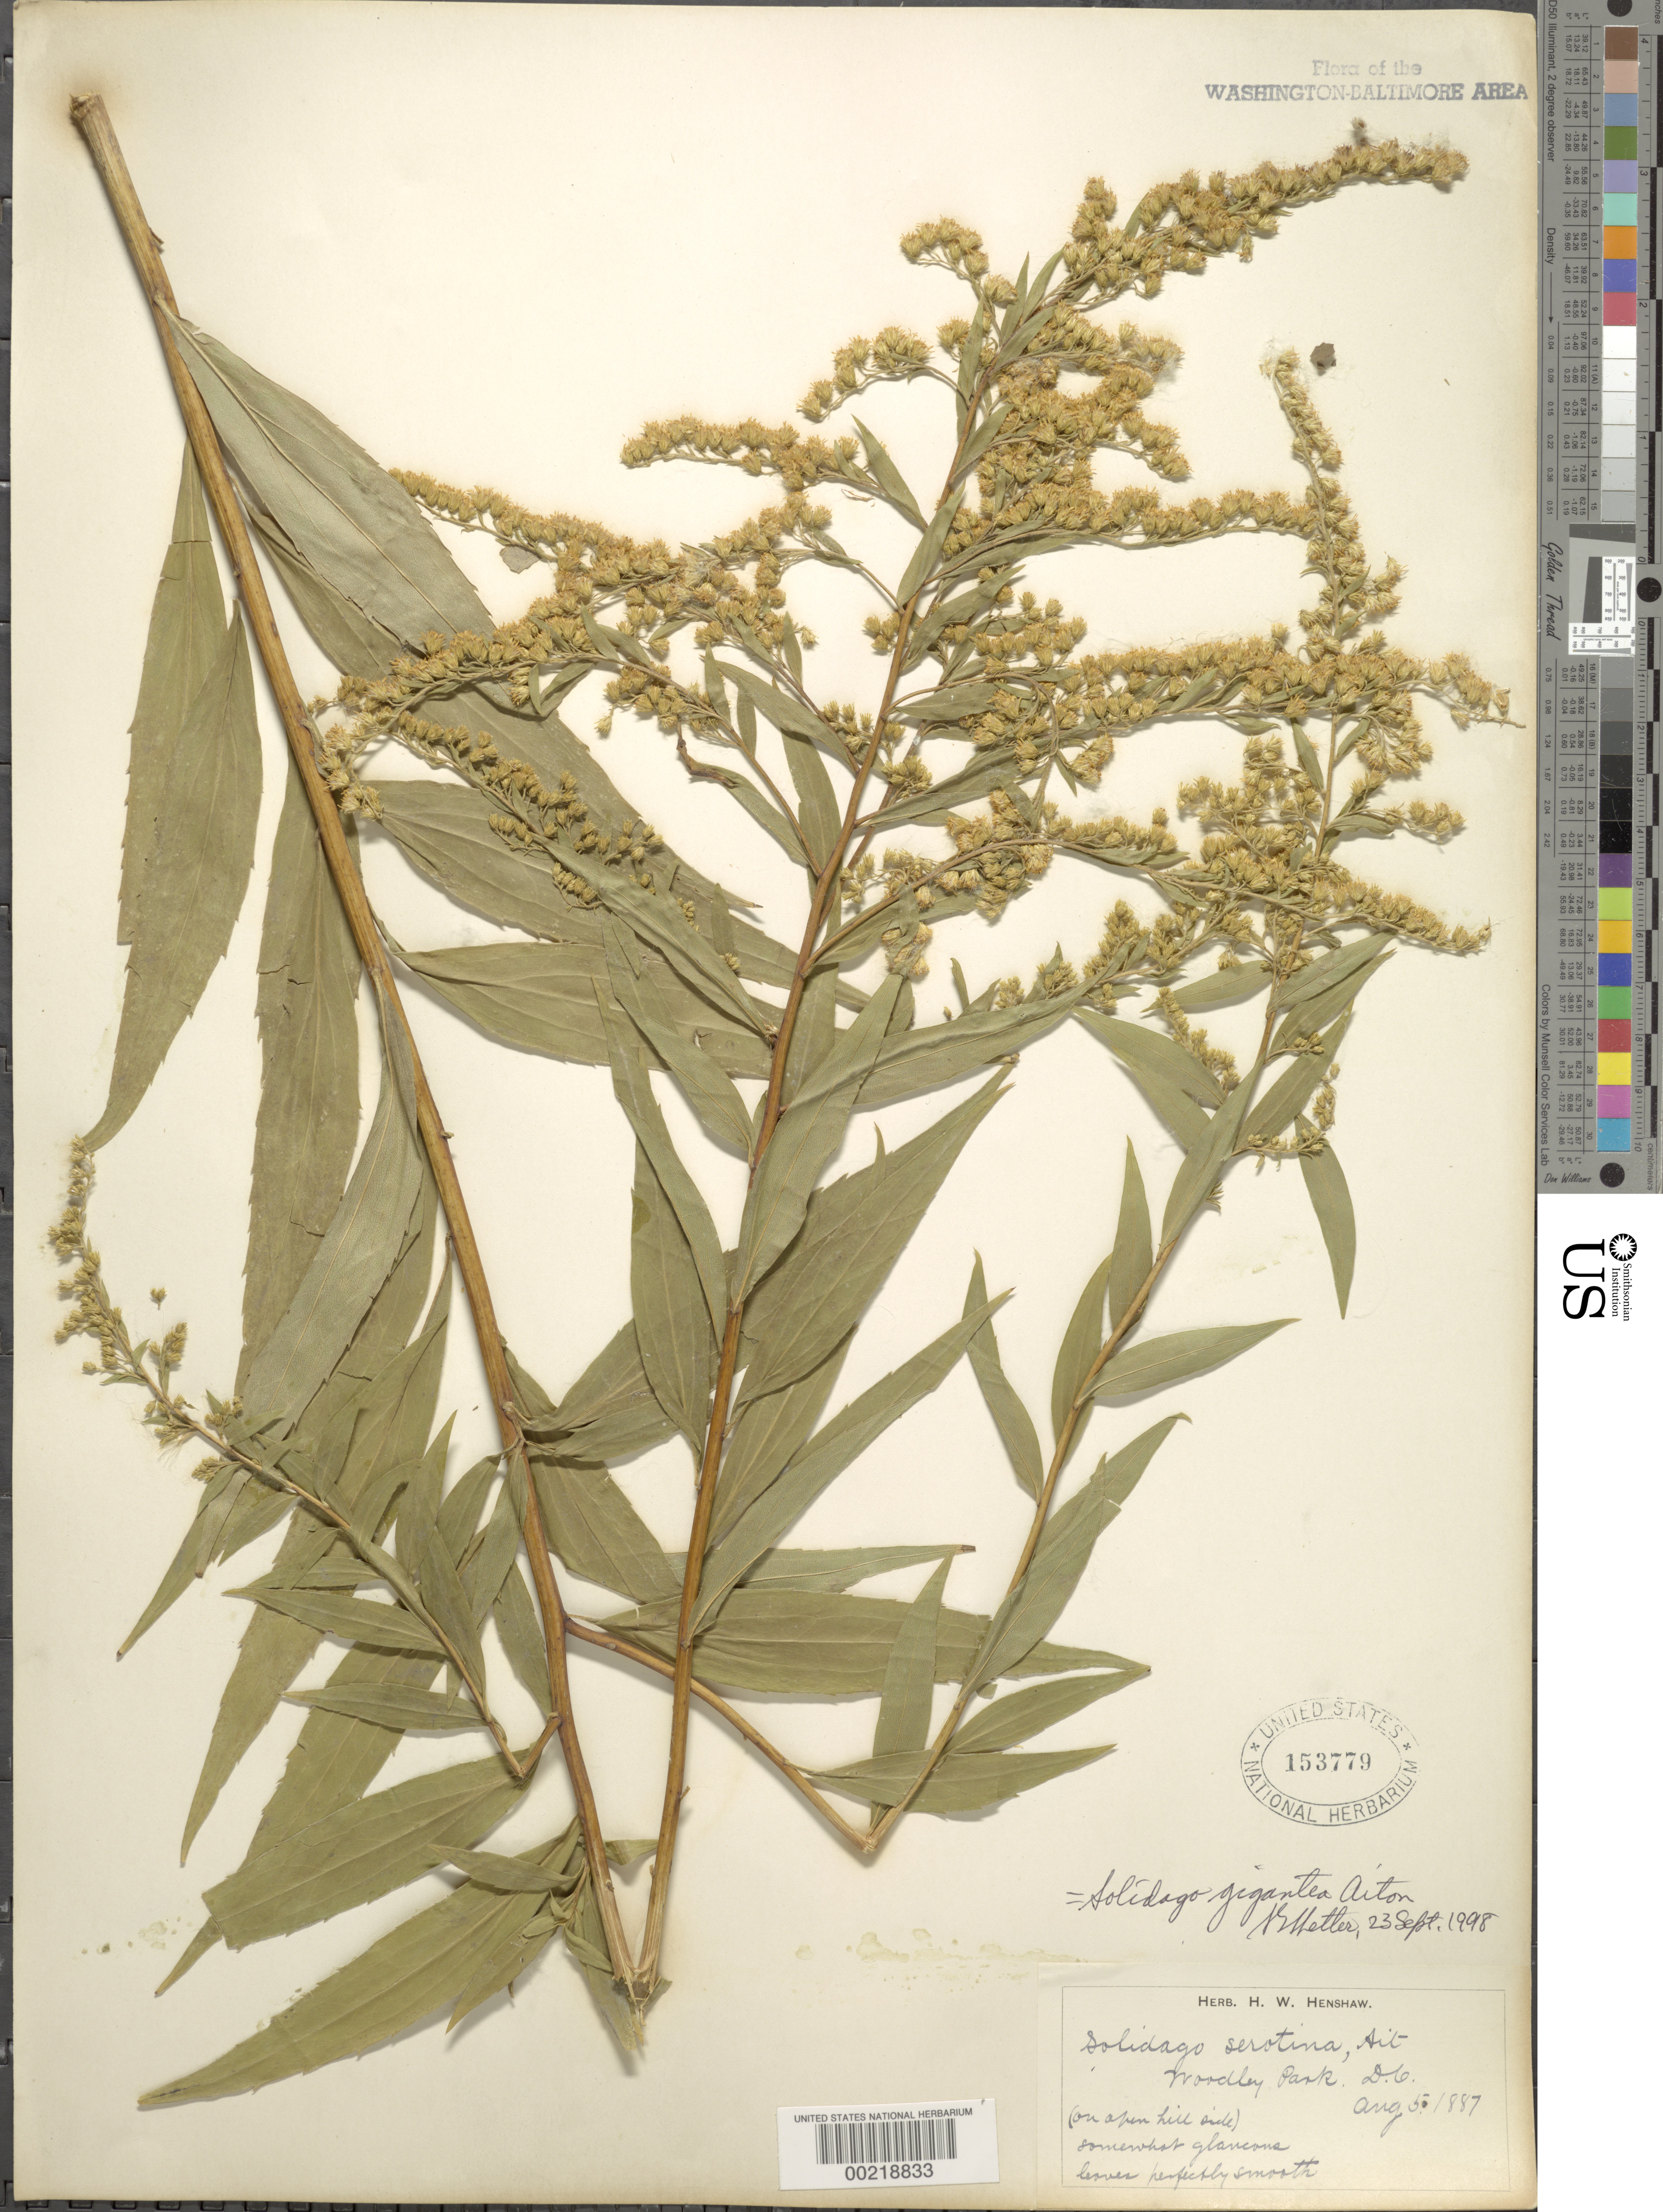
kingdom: Plantae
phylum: Tracheophyta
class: Magnoliopsida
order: Asterales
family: Asteraceae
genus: Solidago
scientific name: Solidago gigantea var. leiophylla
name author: Fernald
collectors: H. Henshaw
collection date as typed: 05 Aug 1887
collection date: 1887-08-05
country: United States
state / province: District of Columbia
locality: Woodley Park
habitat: Open hillside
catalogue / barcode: US 153779